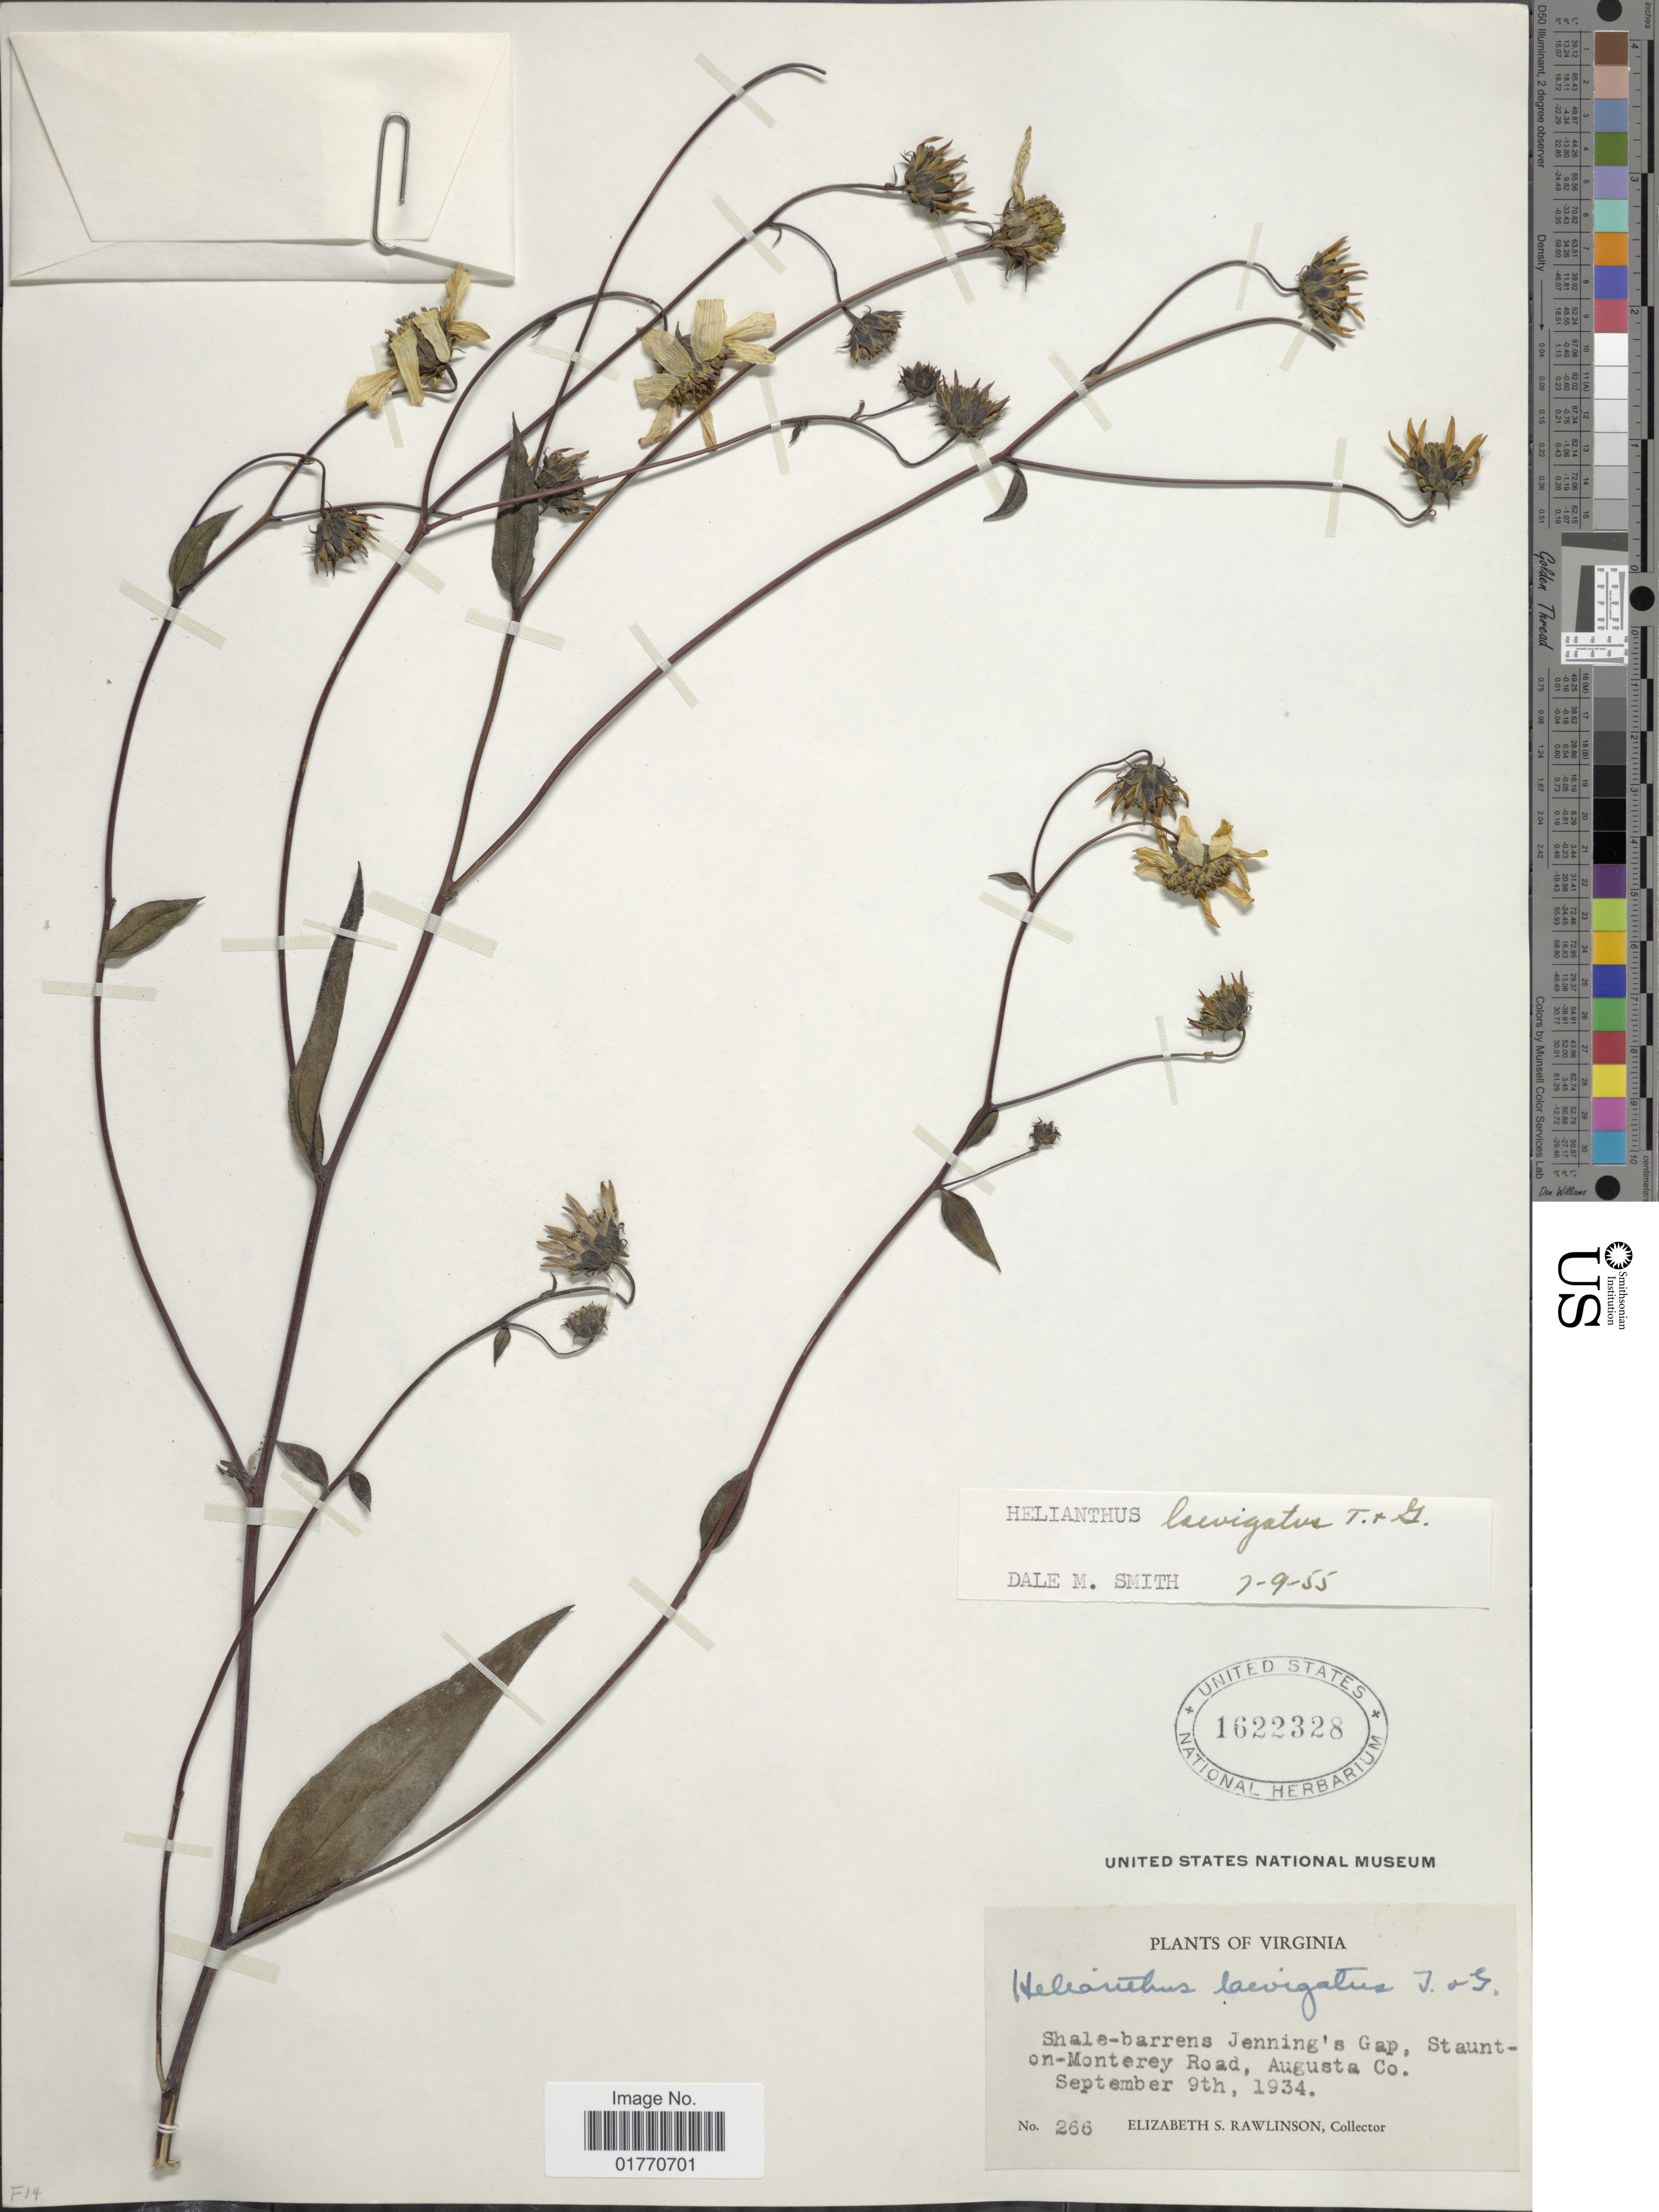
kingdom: Plantae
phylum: Tracheophyta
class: Magnoliopsida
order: Asterales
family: Asteraceae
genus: Helianthus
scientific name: Helianthus laevigatus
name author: Torr. & A. Gray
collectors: E. S. Rawlinson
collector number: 266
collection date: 1934-09-09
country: United States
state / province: Virginia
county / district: Augusta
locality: Shale-barrens Jenning's Gap, Staunt-on-Monterrey Road, Augusta Co.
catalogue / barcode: US 1622328